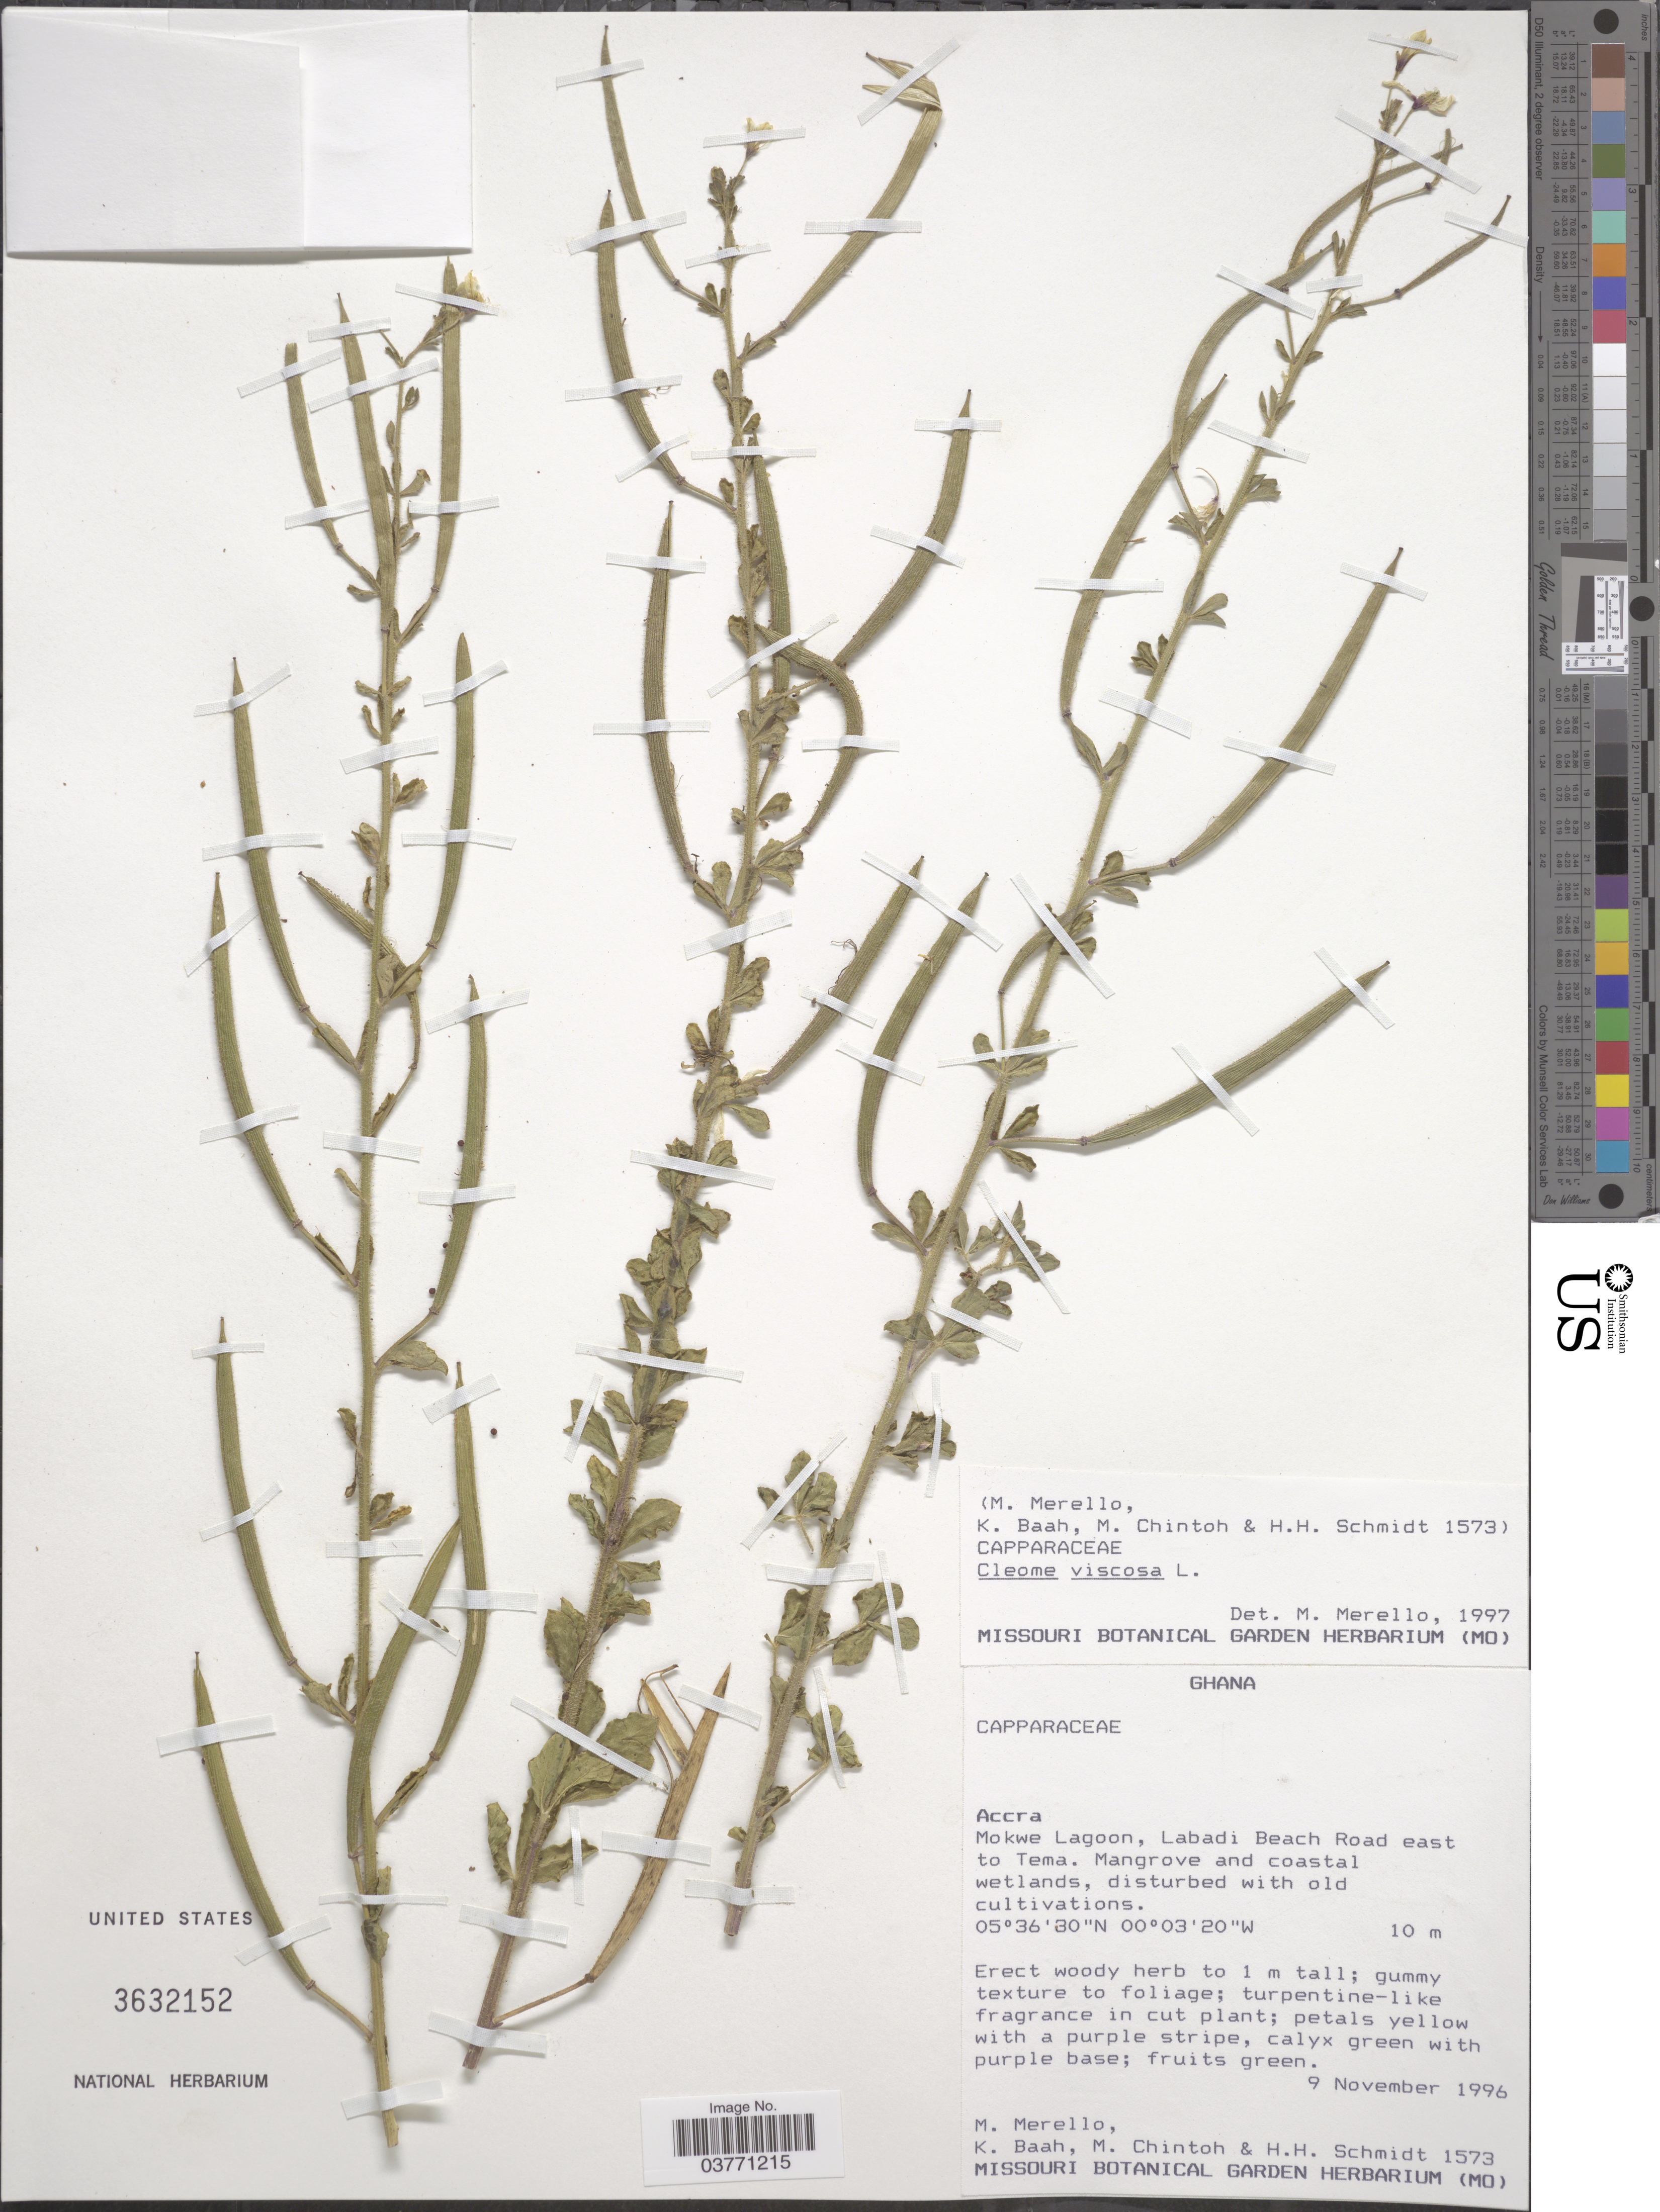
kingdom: Plantae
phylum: Tracheophyta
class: Magnoliopsida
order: Brassicales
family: Cleomaceae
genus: Arivela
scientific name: Arivela viscosa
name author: (L.) Raf.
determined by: Strong, M. T., (US), Smithsonian Institution - National Museum of Natural History (UNITED STATES)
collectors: M. Merello, K. Baah, M. Chintoh & H. H. Schmidt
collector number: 1573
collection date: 1996-11-09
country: Ghana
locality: Accra. Mokwe Lagoon, Labadi Beach Road east to Tema.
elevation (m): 10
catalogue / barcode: US 3632152